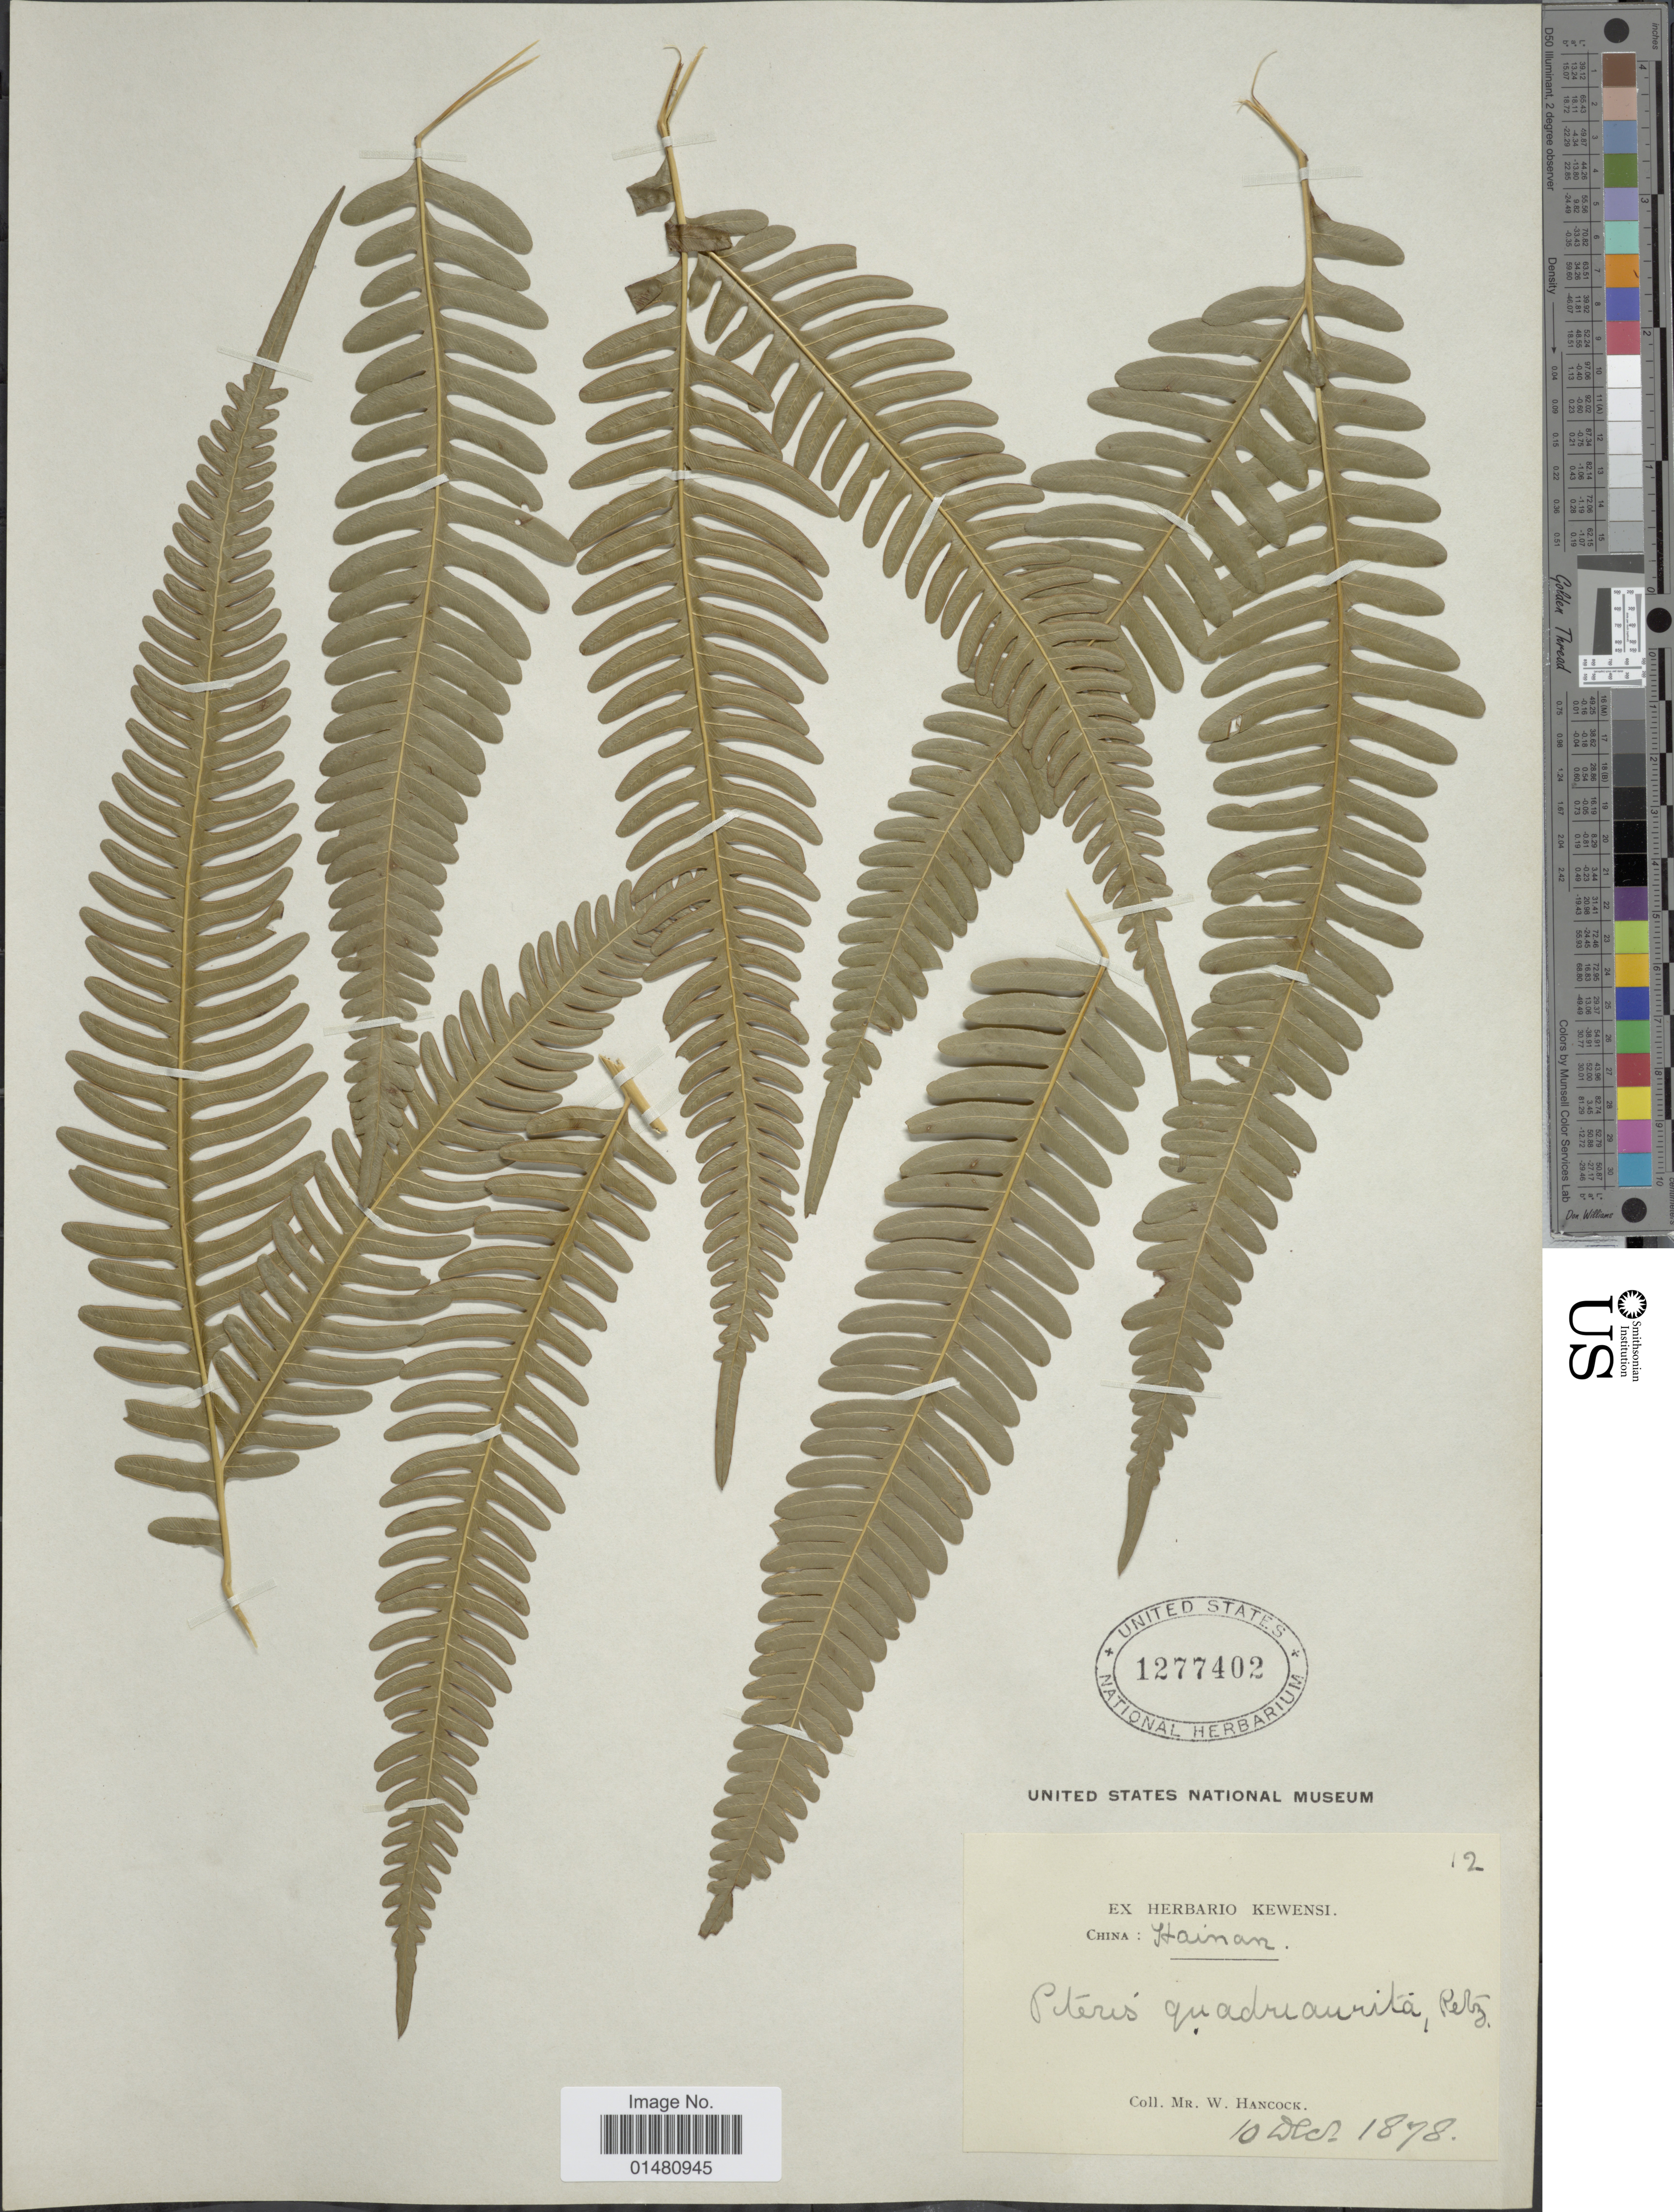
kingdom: Plantae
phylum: Tracheophyta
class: Polypodiopsida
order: Polypodiales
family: Pteridaceae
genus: Pteris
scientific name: Pteris quadriaurita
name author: Retz.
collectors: W. Hancock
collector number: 12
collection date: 1878-12-10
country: China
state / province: Hainan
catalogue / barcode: US 1277402